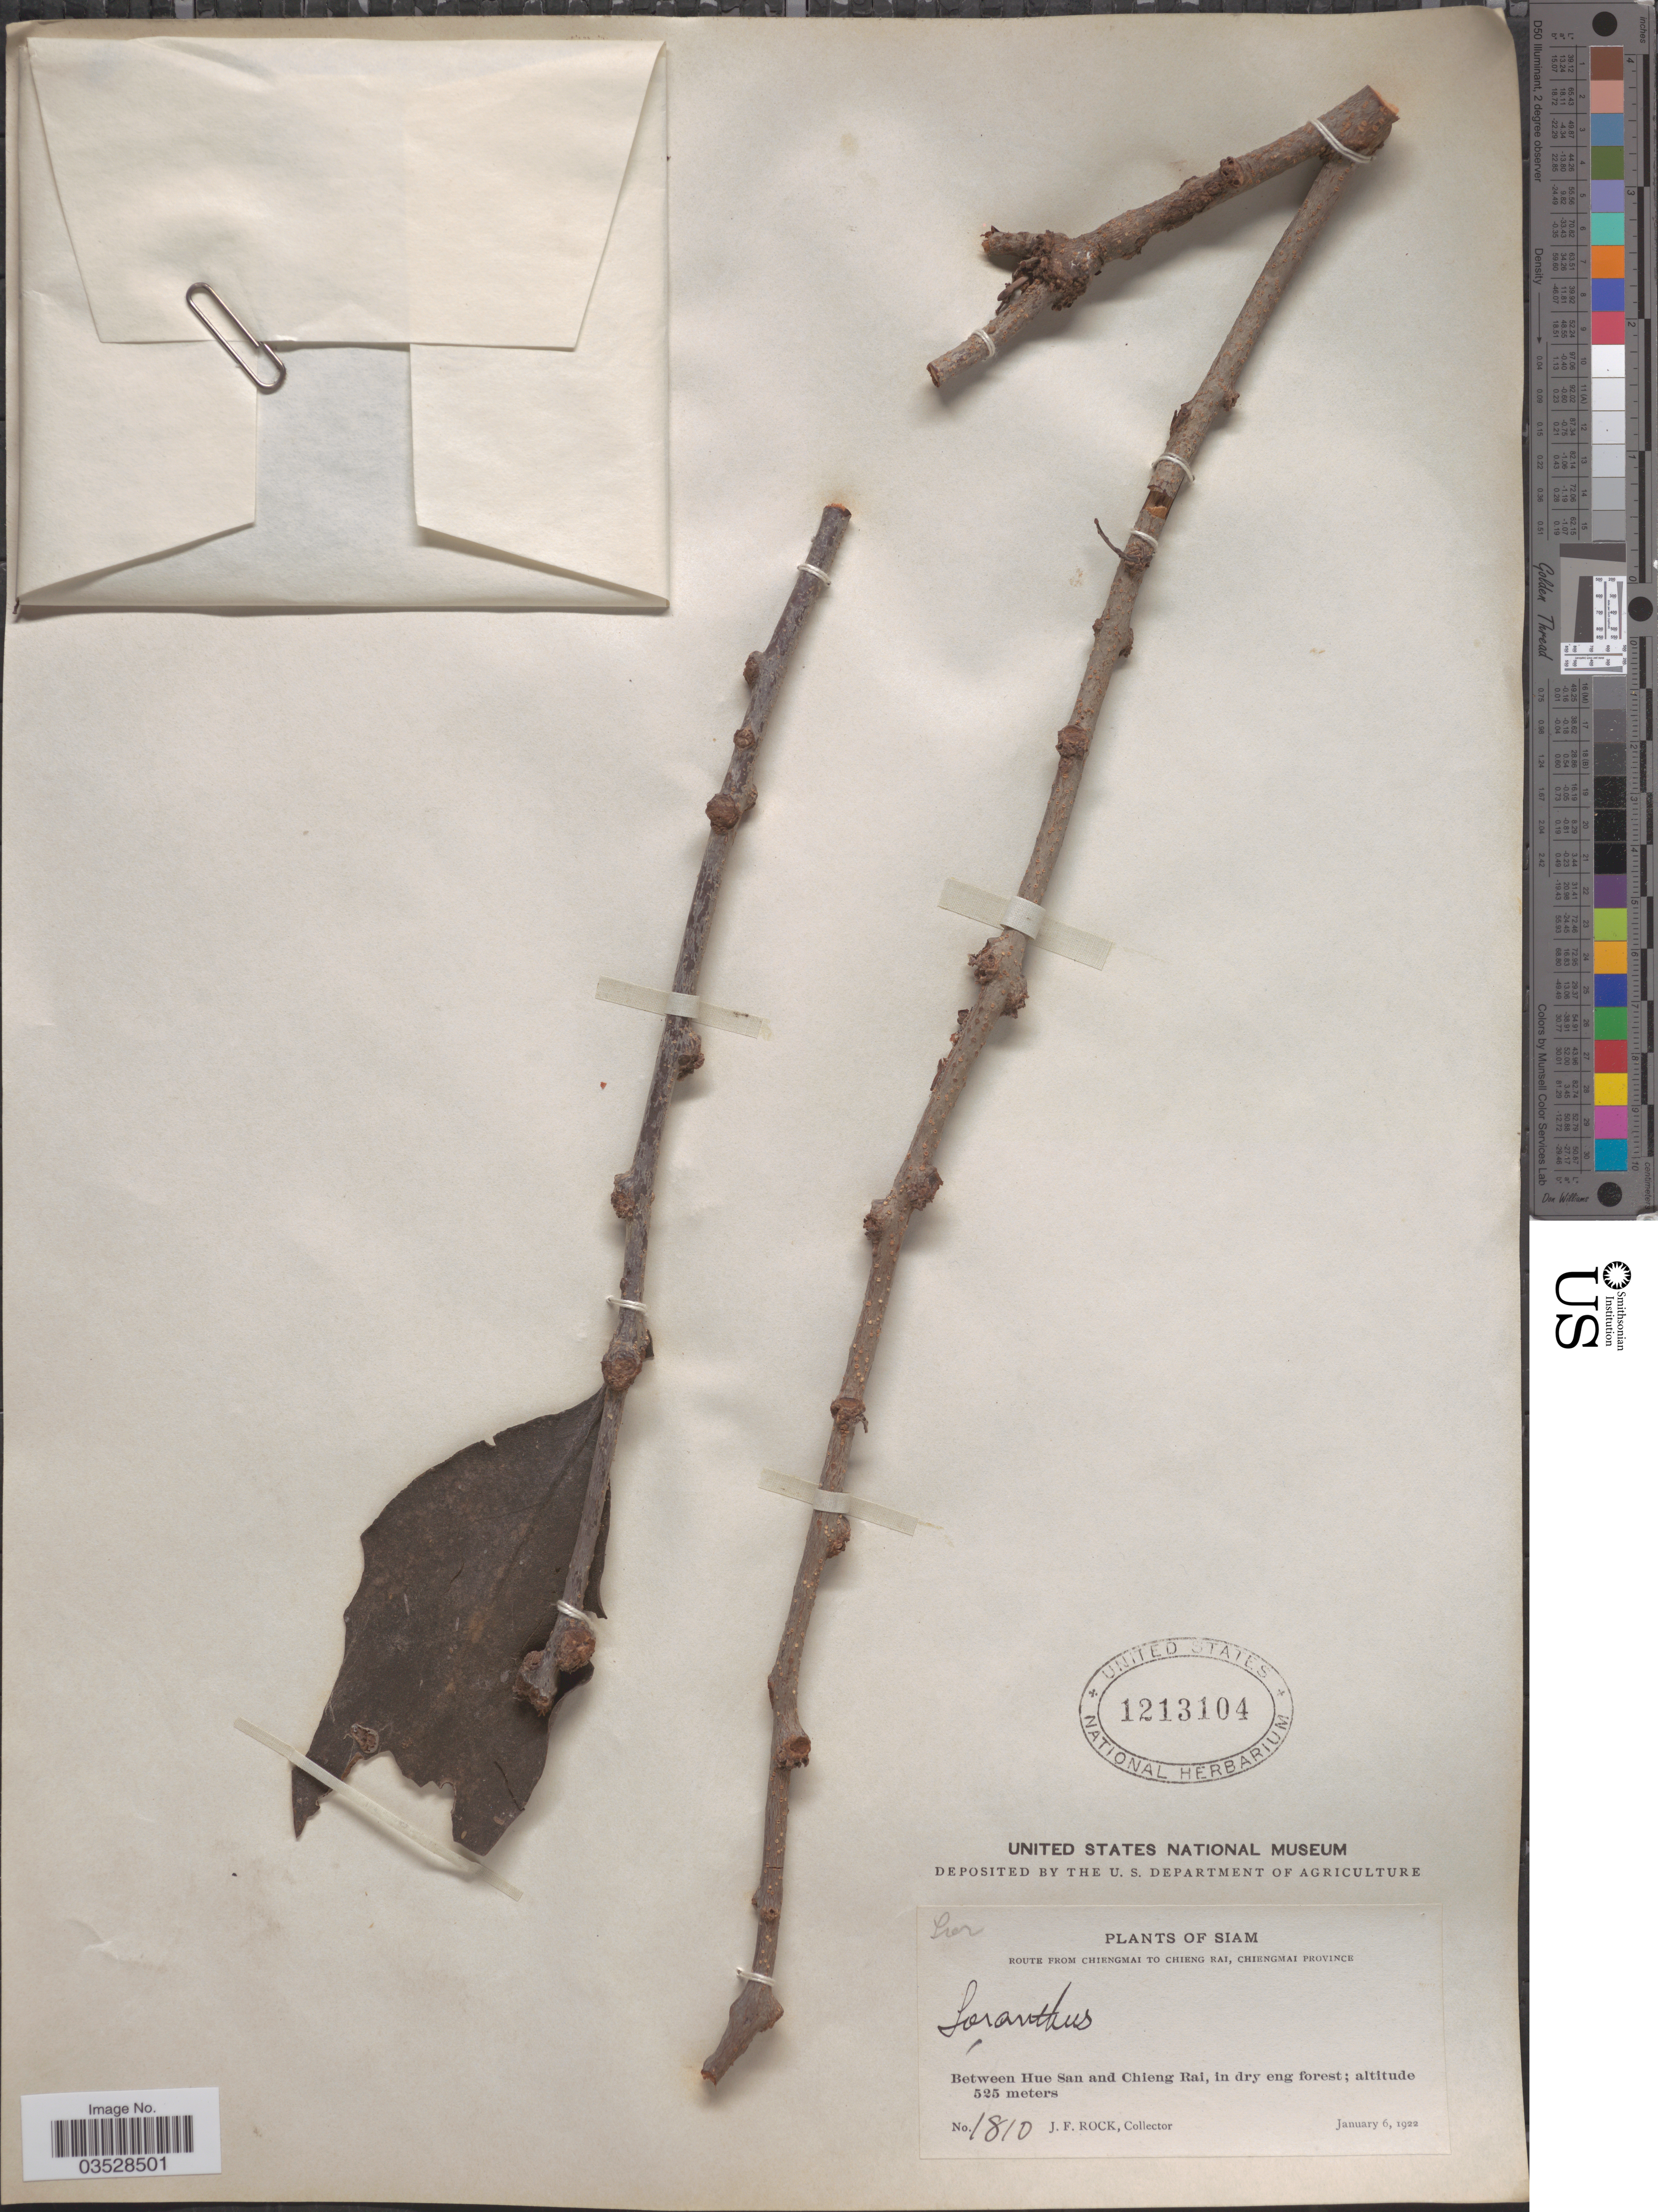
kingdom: Plantae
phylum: Tracheophyta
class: Magnoliopsida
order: Santalales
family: Loranthaceae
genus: Loranthus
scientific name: Loranthus sp.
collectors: J. Rock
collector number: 1810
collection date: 1922-01-06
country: Thailand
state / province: Chiang Mai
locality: Siam. Route from Chiengmai to Chieng Rai. Between Hue San and Chieng Rai.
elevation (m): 525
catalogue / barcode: US 1213104